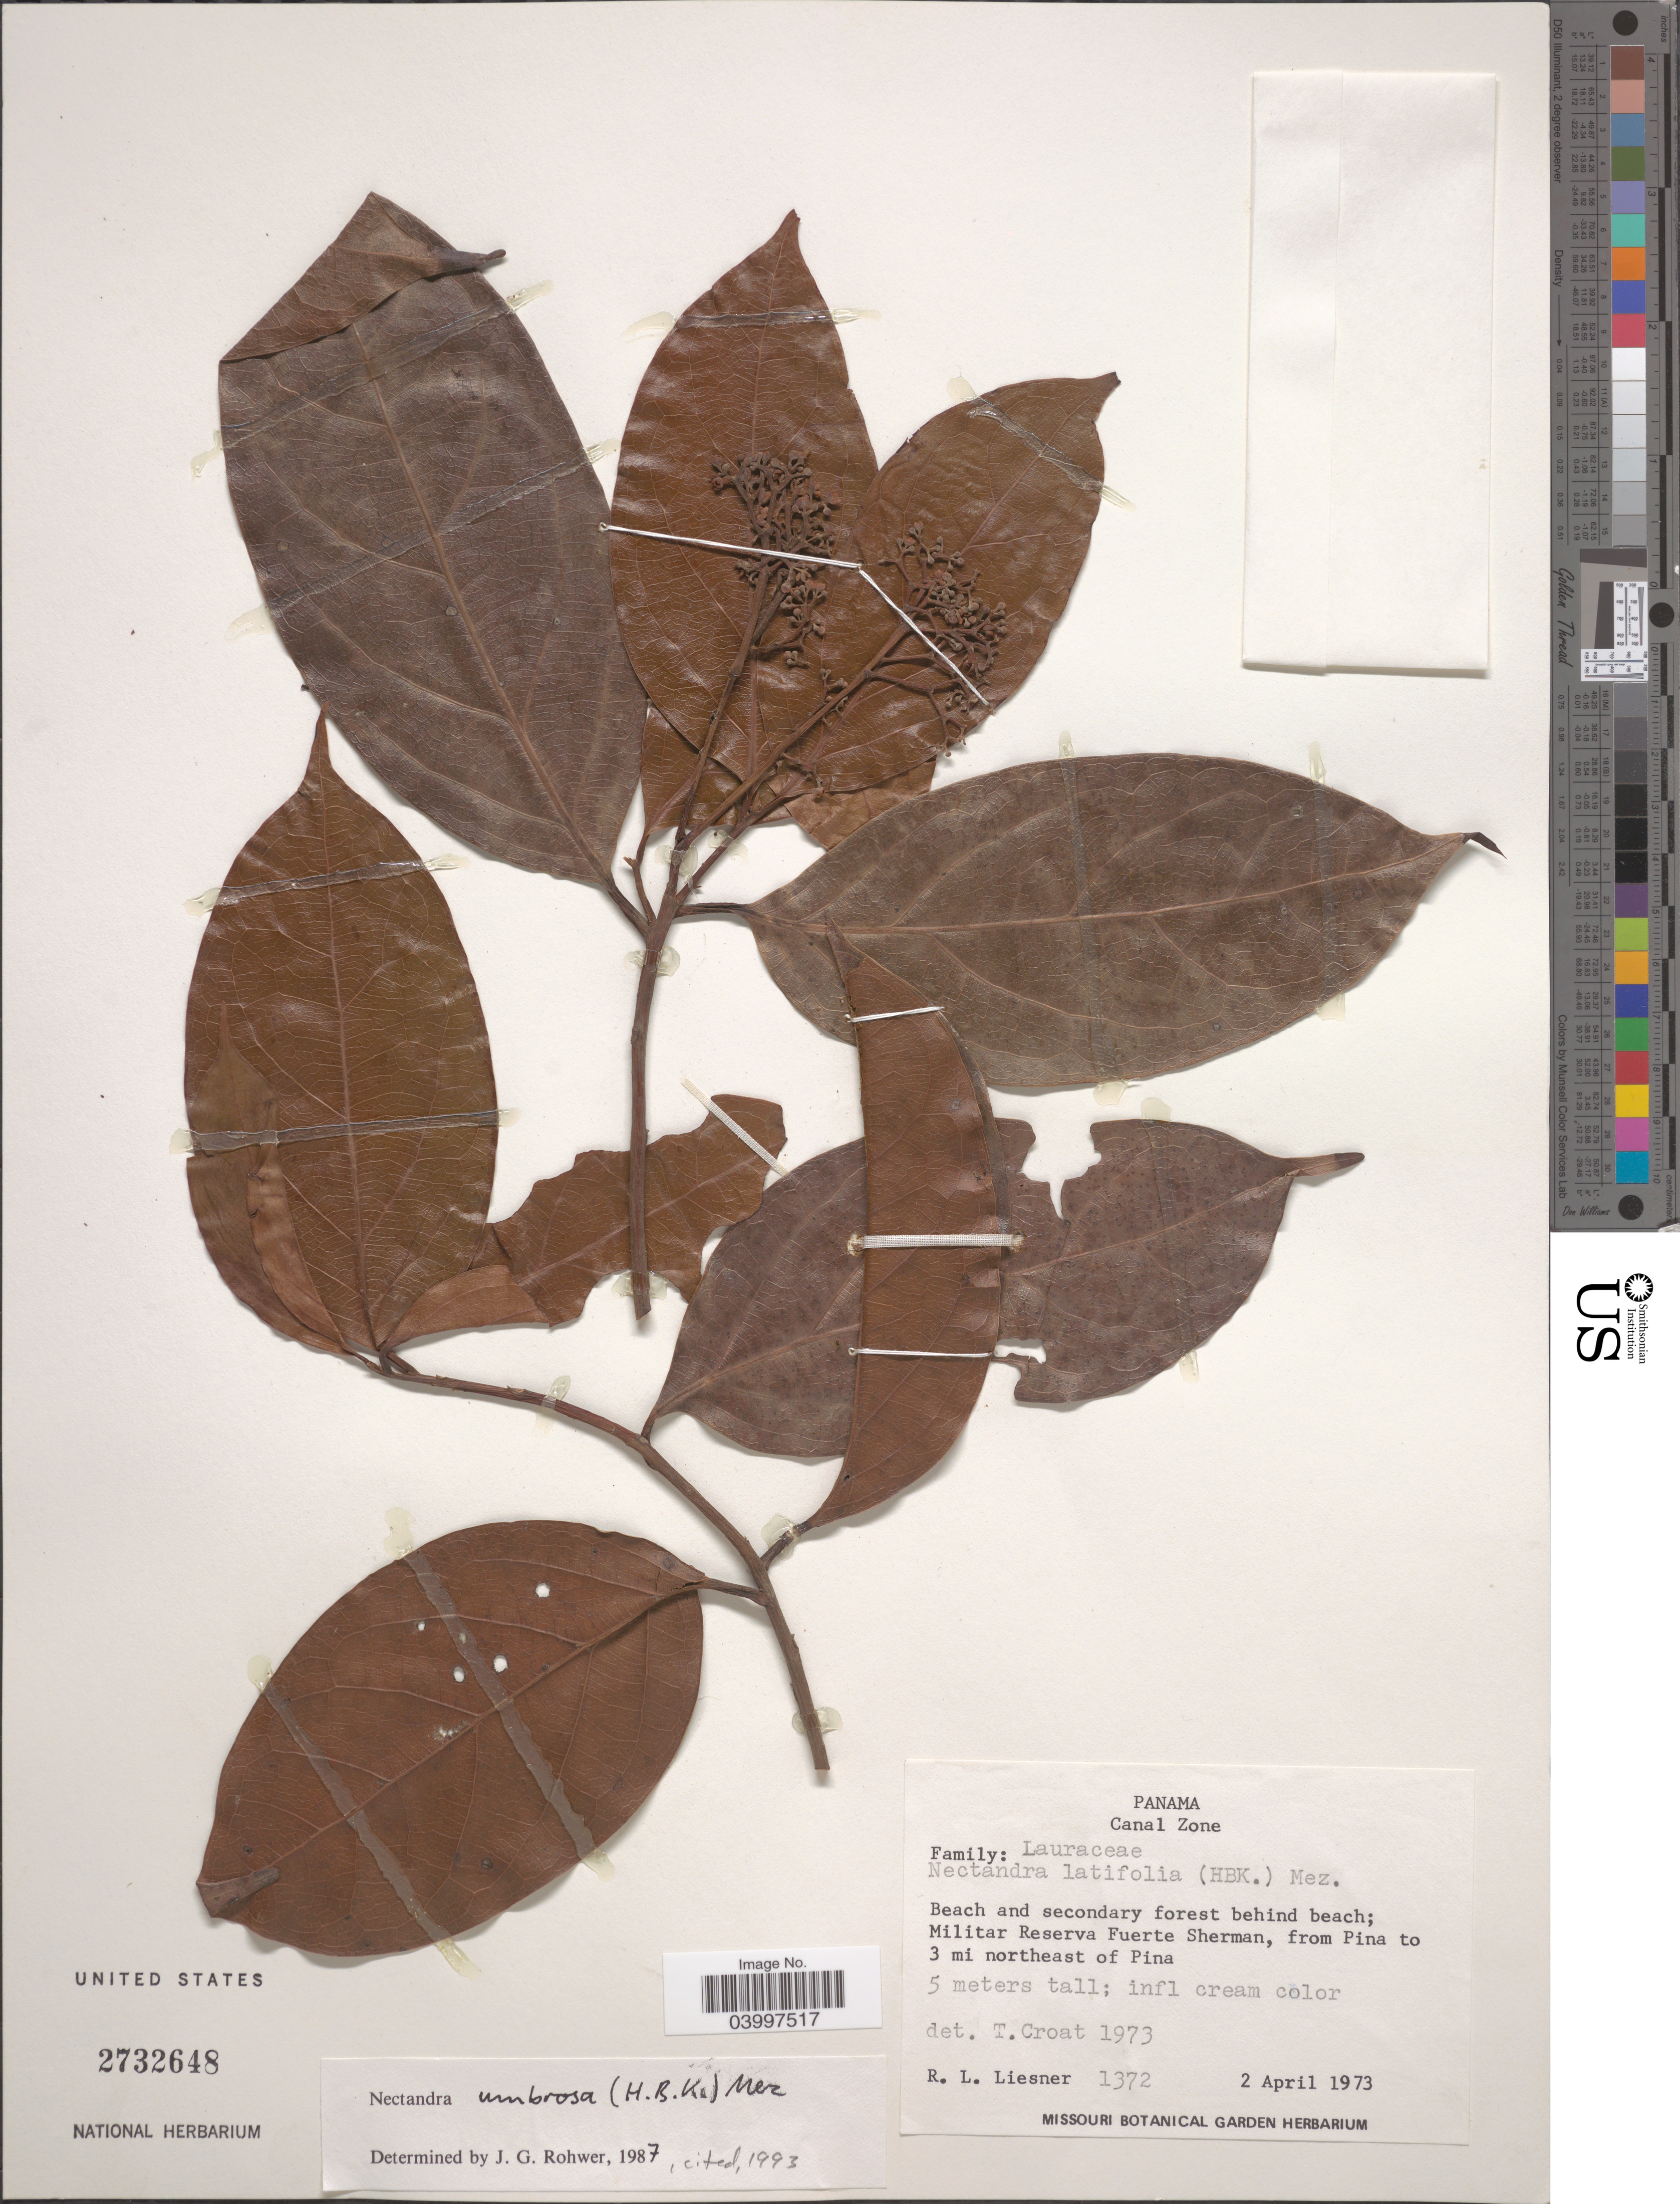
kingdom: Plantae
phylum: Tracheophyta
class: Magnoliopsida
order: Laurales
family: Lauraceae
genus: Nectandra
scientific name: Nectandra umbrosa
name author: (Kunth) Mez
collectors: R. L. Liesner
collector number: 1372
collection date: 1973-04-02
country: Panama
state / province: Colón / Panamá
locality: Canal Zone. Beach and secondary forest behind beach; Militar Reserva Fuerte Sherman, from Pina to 3 mi northeast of Pina.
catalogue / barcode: US 2732648